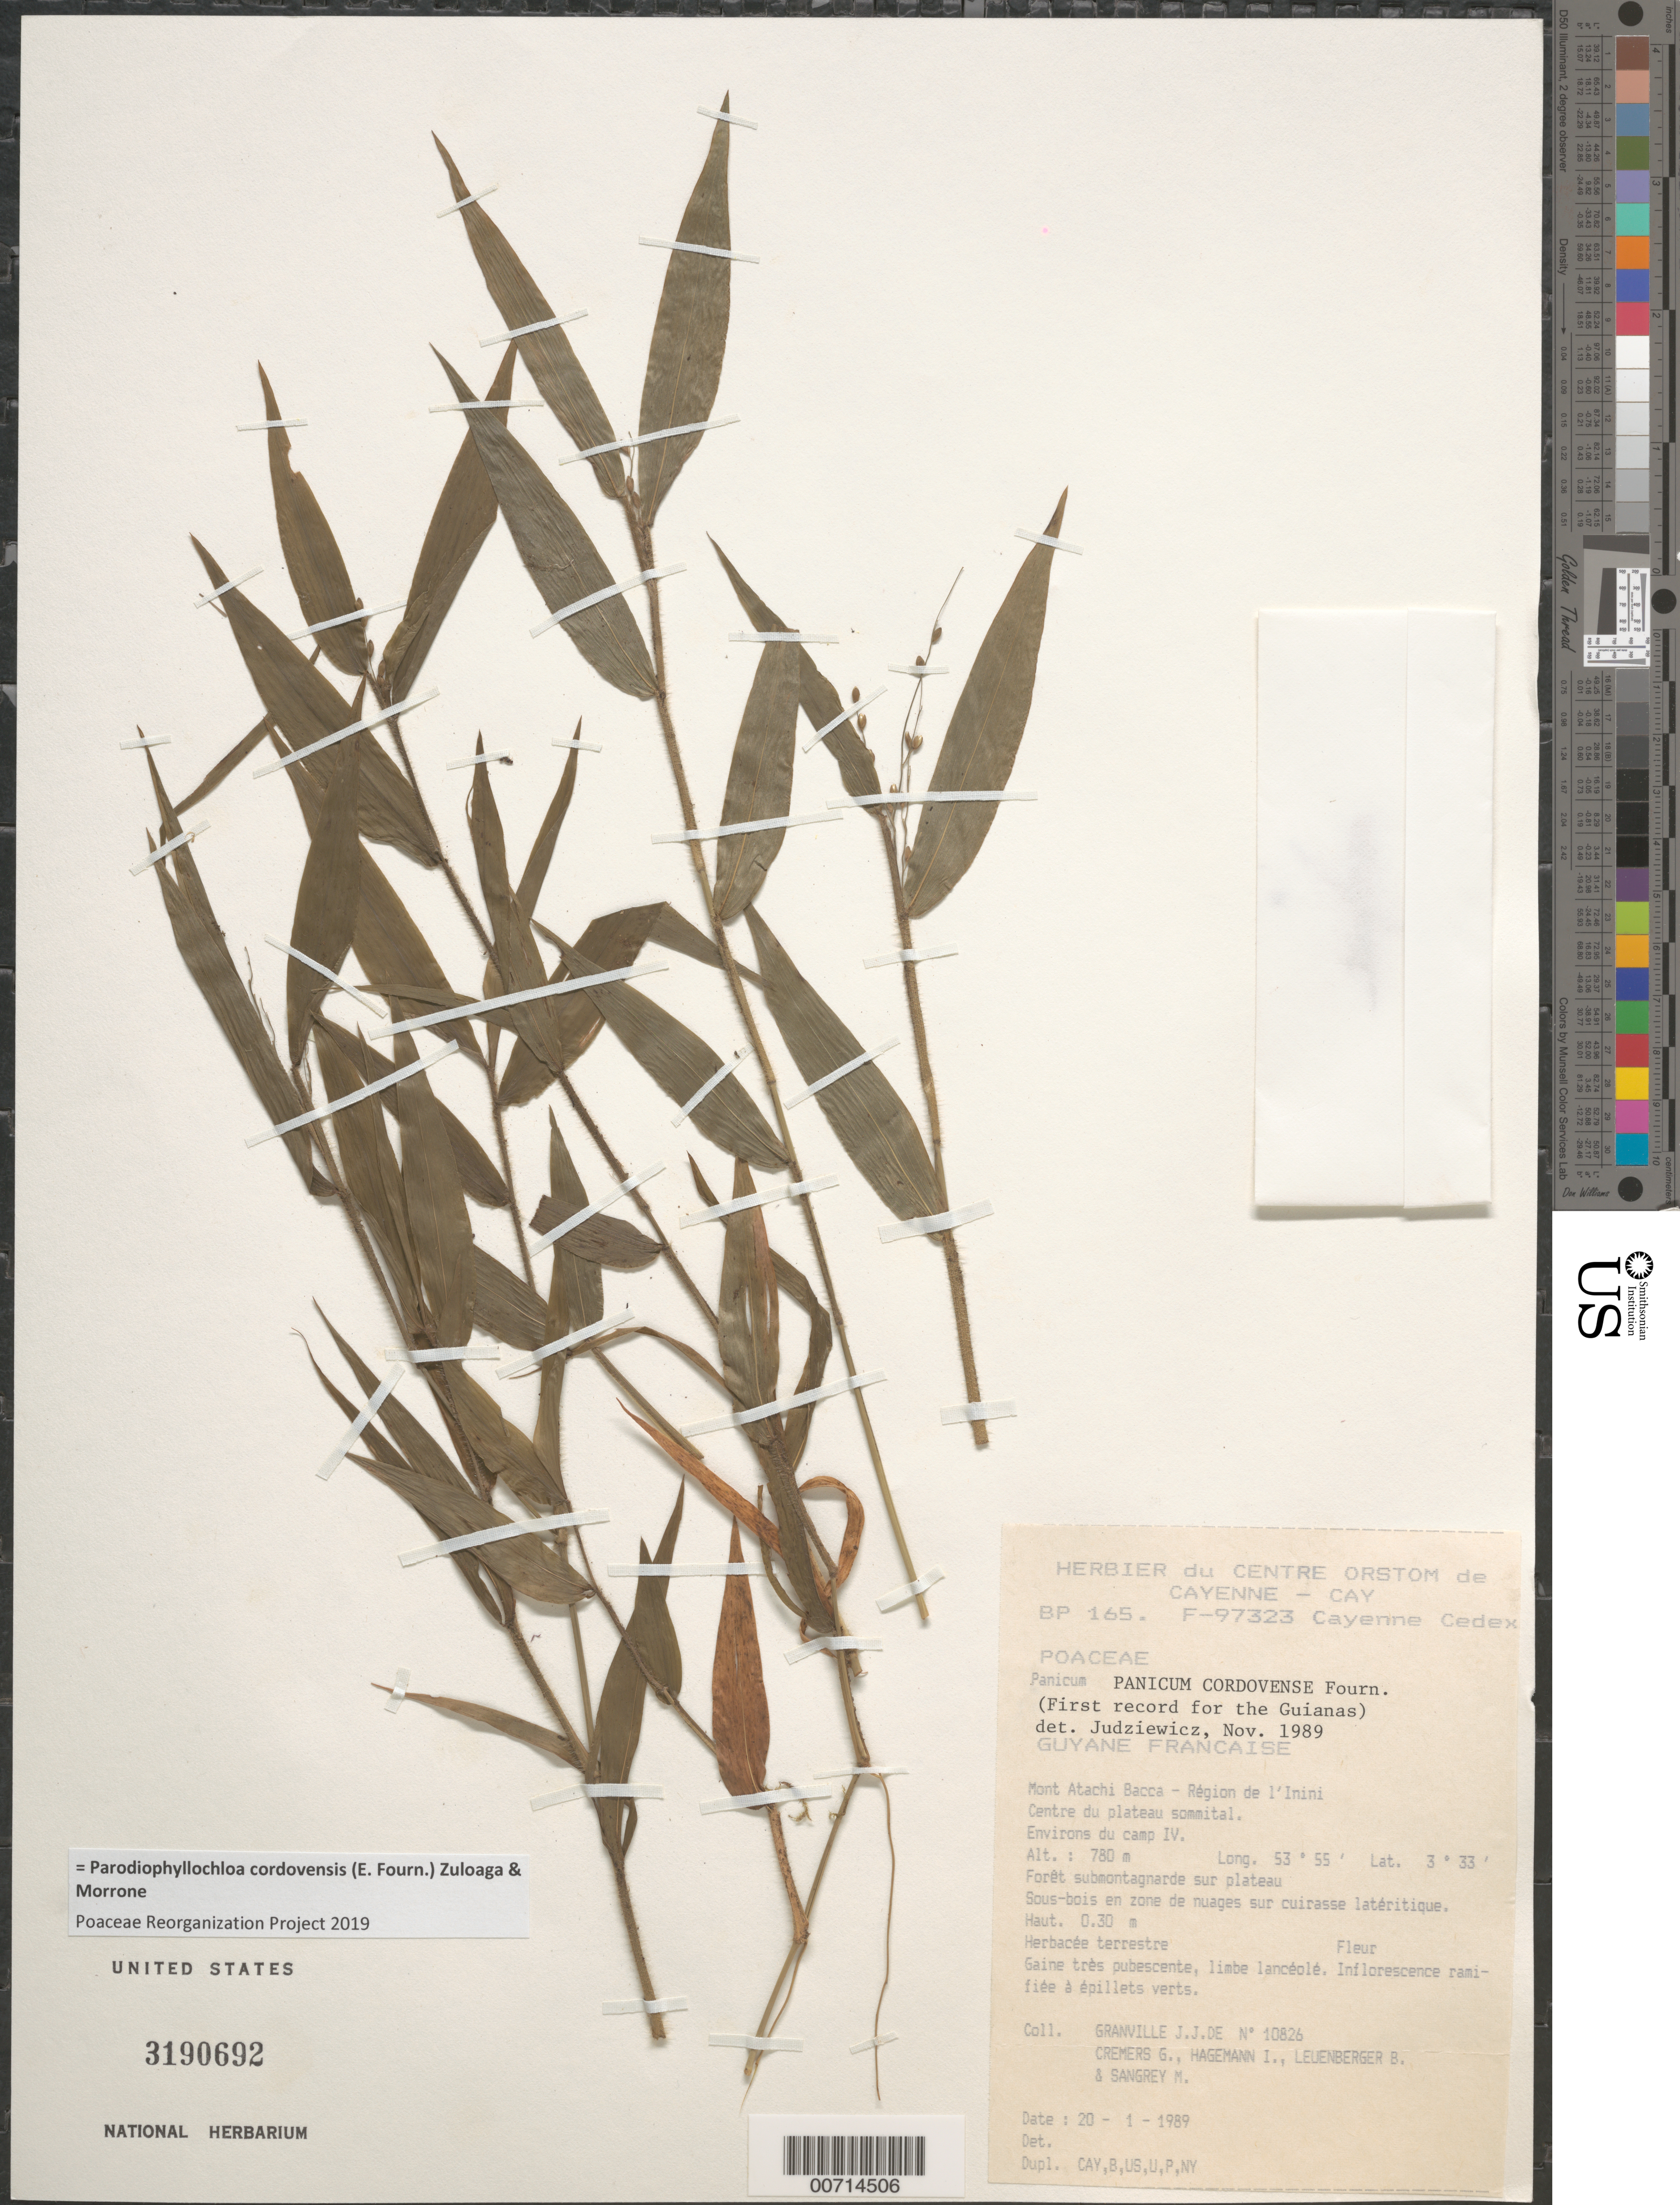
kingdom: Plantae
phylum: Tracheophyta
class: Liliopsida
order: Poales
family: Poaceae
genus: Parodiophyllochloa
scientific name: Parodiophyllochloa cordovensis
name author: (E. Fourn.) Zuloaga & Morrone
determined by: Poaceae Reorganization Project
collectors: J.-J. de Granville, G. Cremers, J. Hagemann, B. E. Leuenberger & M. S. Sangrey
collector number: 10826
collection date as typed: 20-Jan-89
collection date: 1989-01-20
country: French Guiana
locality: Mont Atachi Bacca, région de l'Inini. Centre du plateau sommital. Environs du camp IV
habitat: Forêt submontagnarde sur plateau. Sous bois en zone de nuages sur cuirasse latéritique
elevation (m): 780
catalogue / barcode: US 3190692